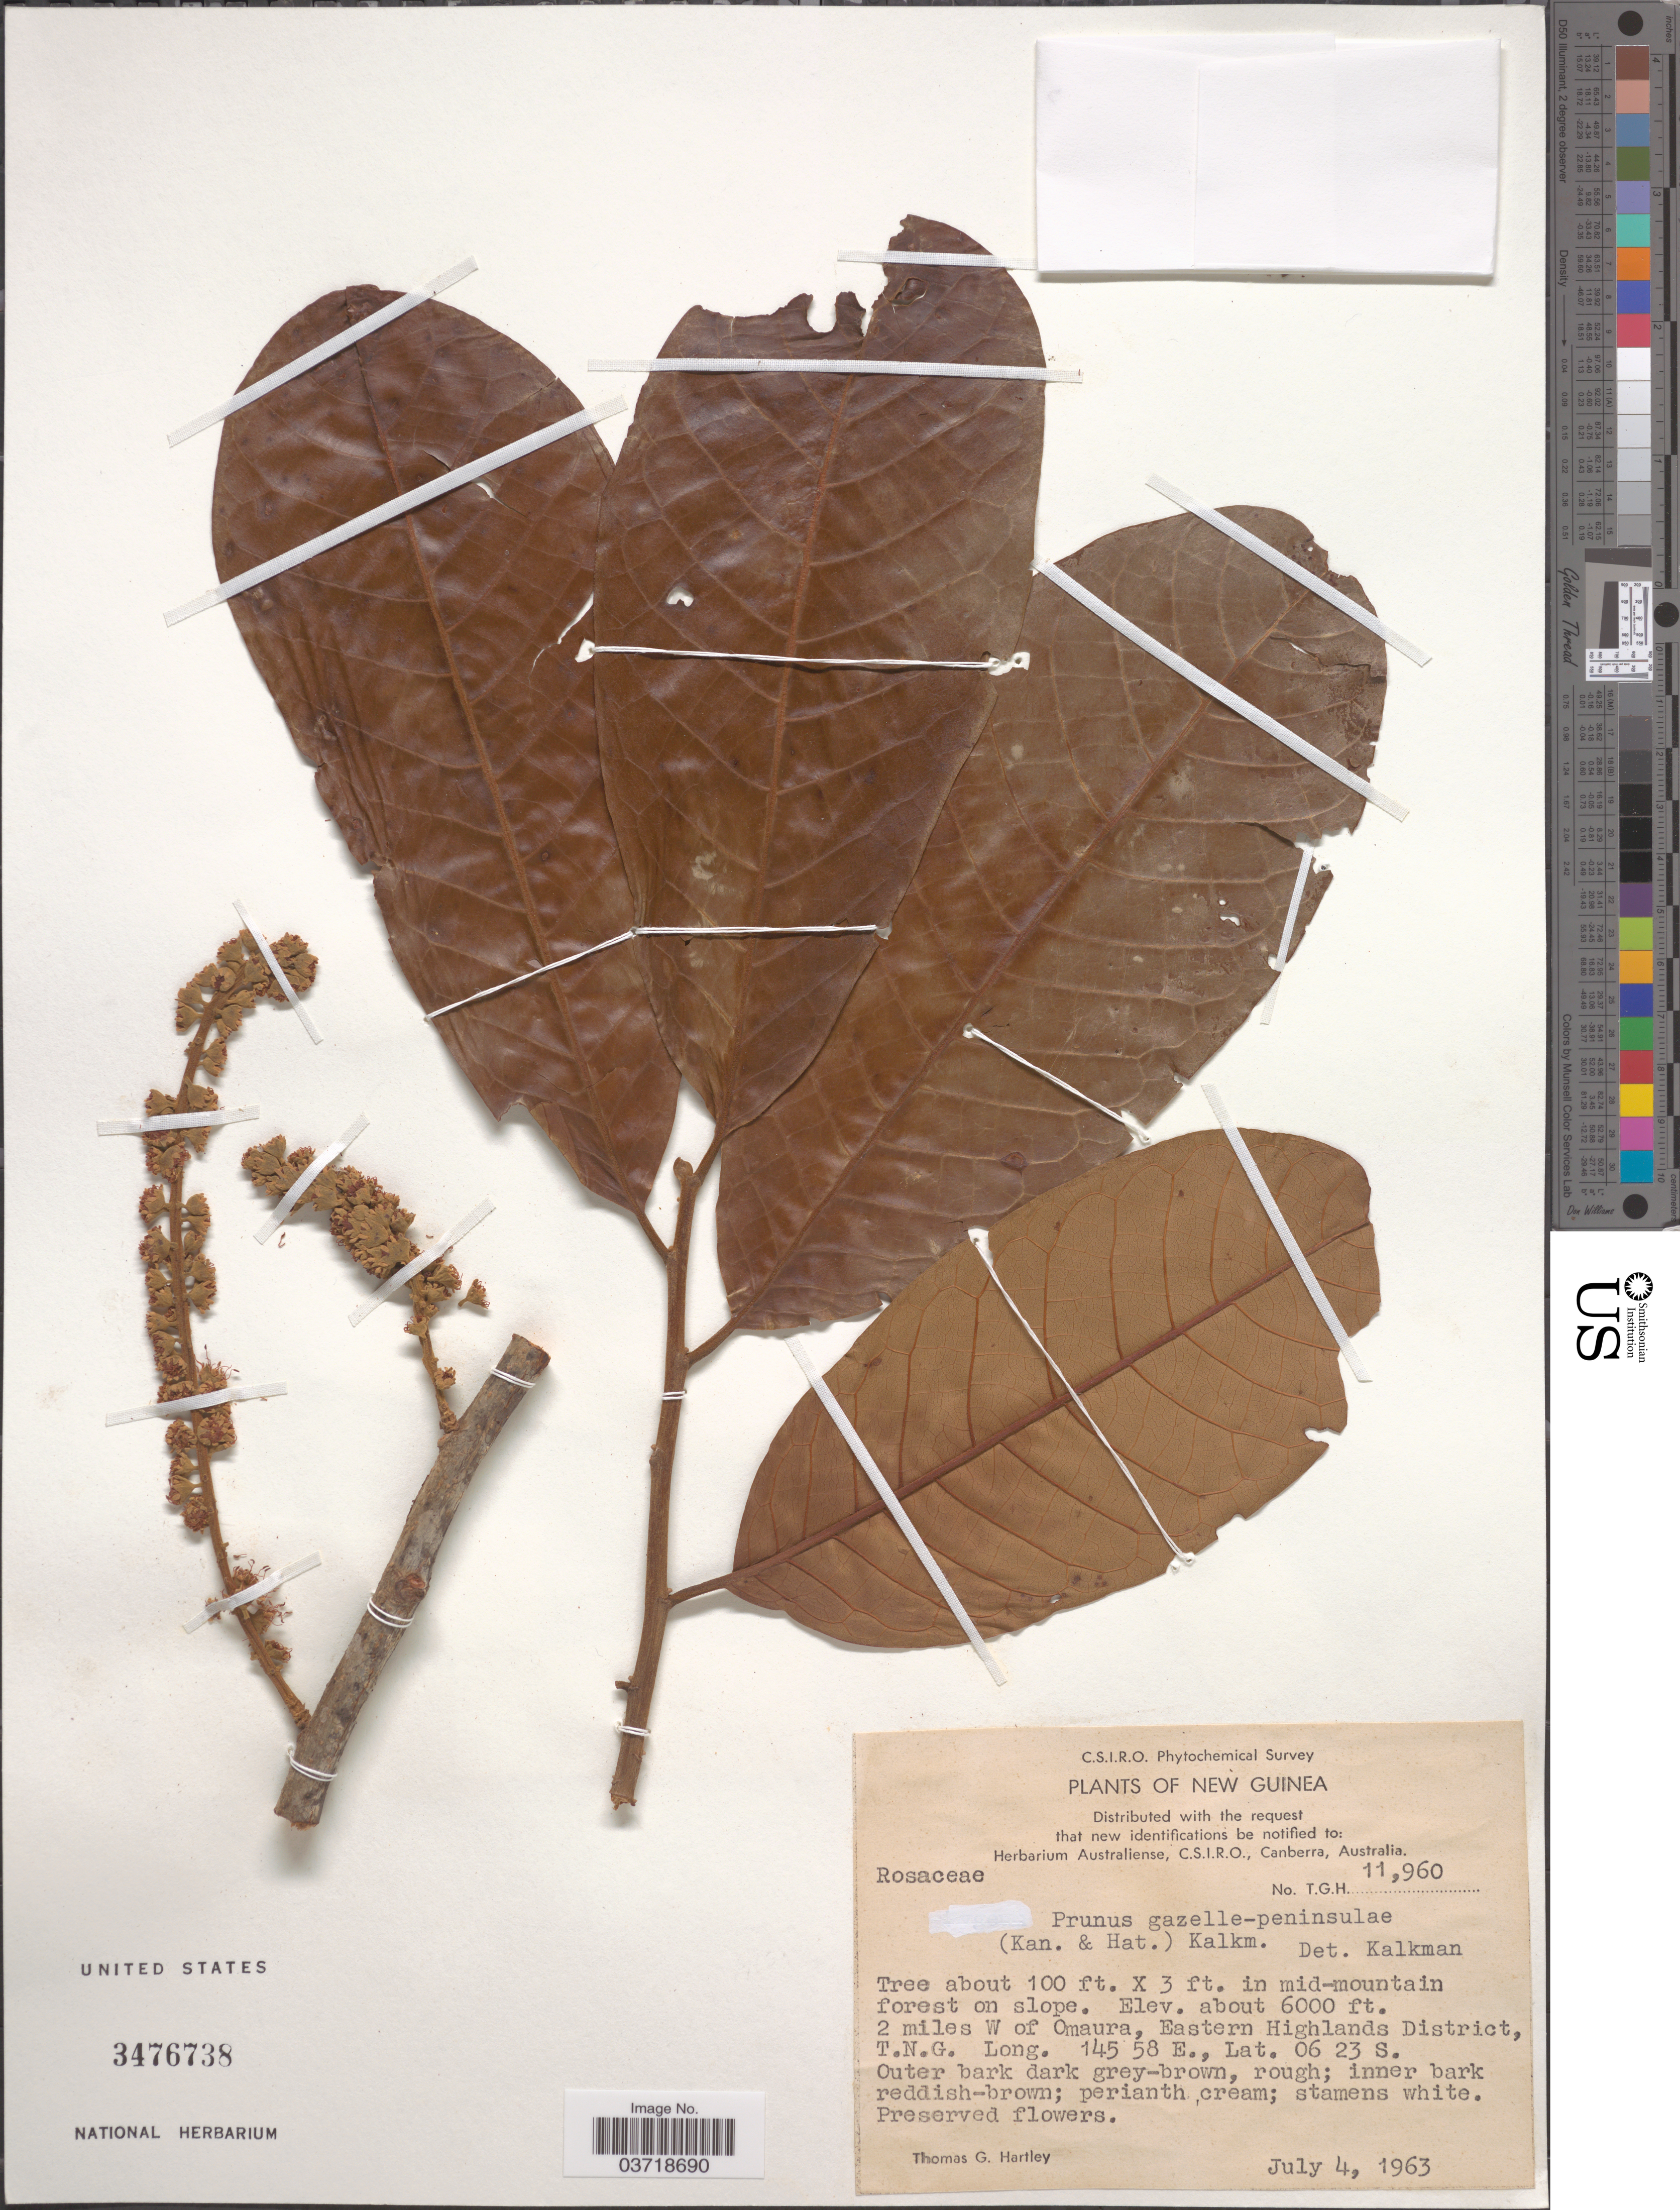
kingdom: Plantae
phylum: Tracheophyta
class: Magnoliopsida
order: Rosales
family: Rosaceae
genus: Prunus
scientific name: Prunus gazelle-peninsulae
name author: (Kaneh. & Hatus.) Kalkman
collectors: T. G. Hartley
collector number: TGH 11960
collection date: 1963-07-04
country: Papua New Guinea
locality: New Guinea. 2 miles W of Omaura, Eastern Highlands District, T.N.G.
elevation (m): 1829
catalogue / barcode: US 3476738